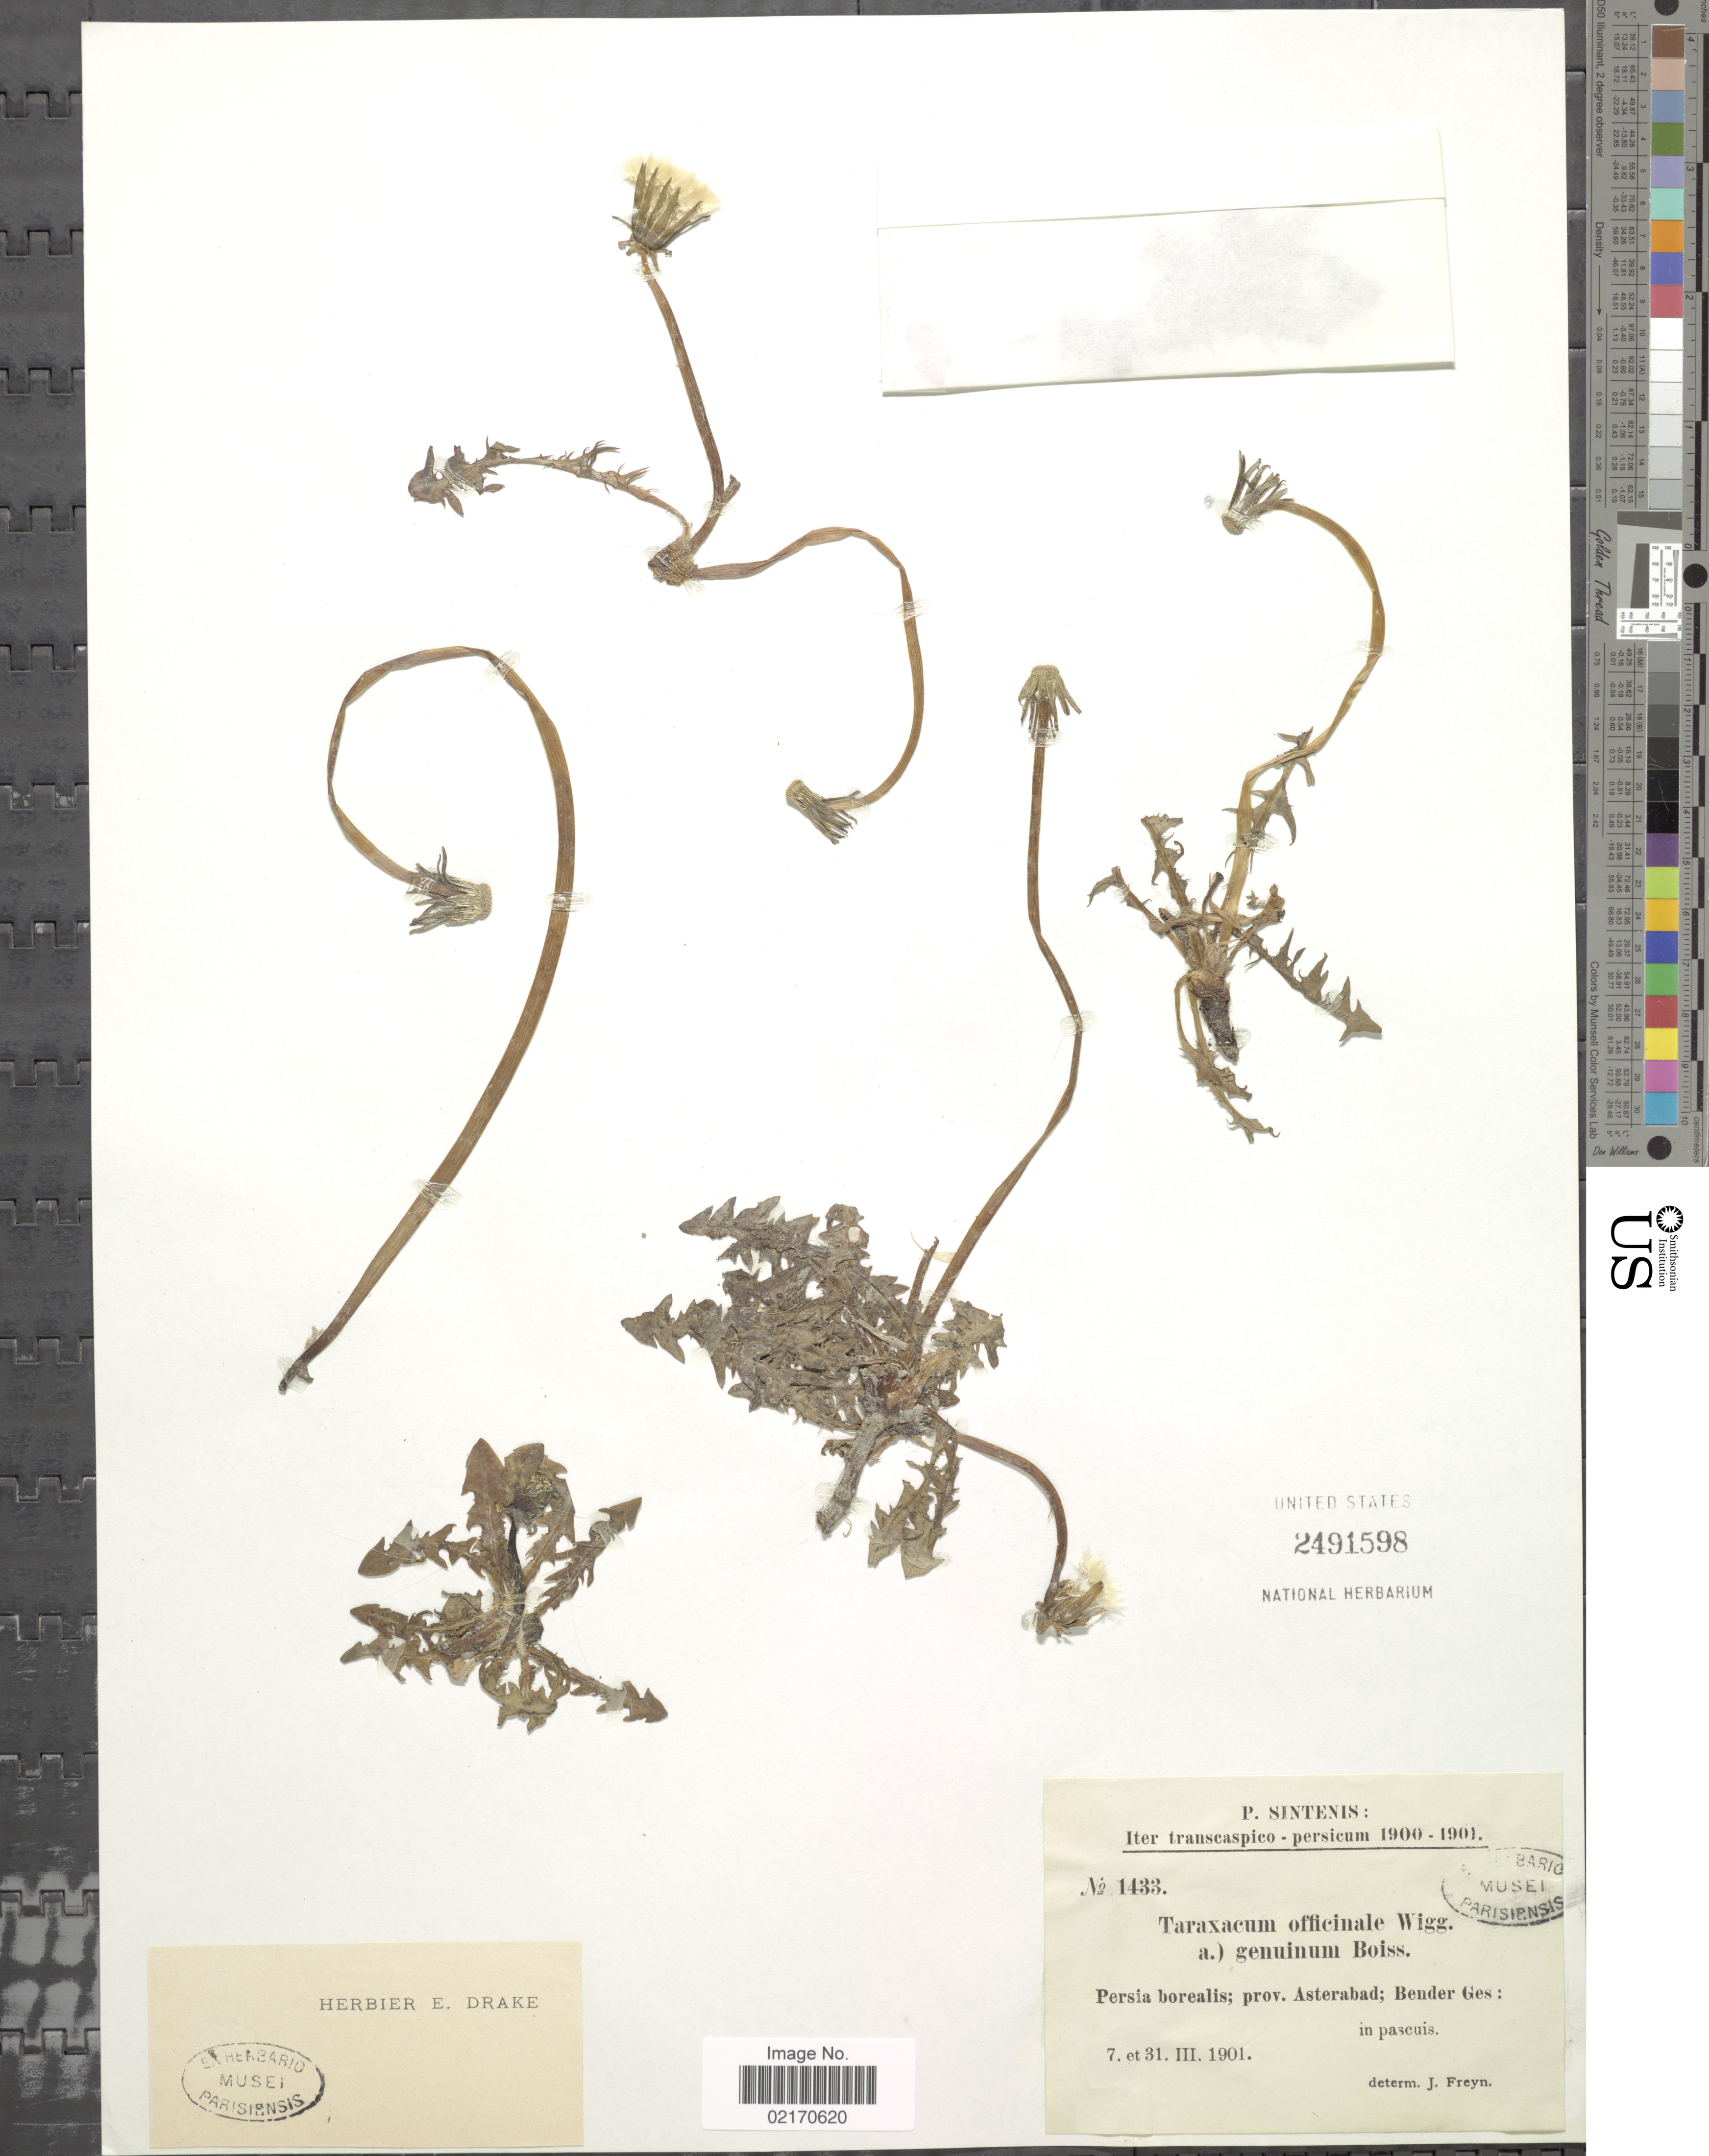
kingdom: Plantae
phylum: Tracheophyta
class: Magnoliopsida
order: Asterales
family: Asteraceae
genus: Taraxacum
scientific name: Taraxacum officinale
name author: G.H. Weber ex F.H. Wigg.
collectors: P. Sintenis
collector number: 1433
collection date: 1901-03-07/1901-03-31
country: Iran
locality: Persia borealis; prov. Asterabad; Bender Ges, iter transcapico-persicum.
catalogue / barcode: US 2491598